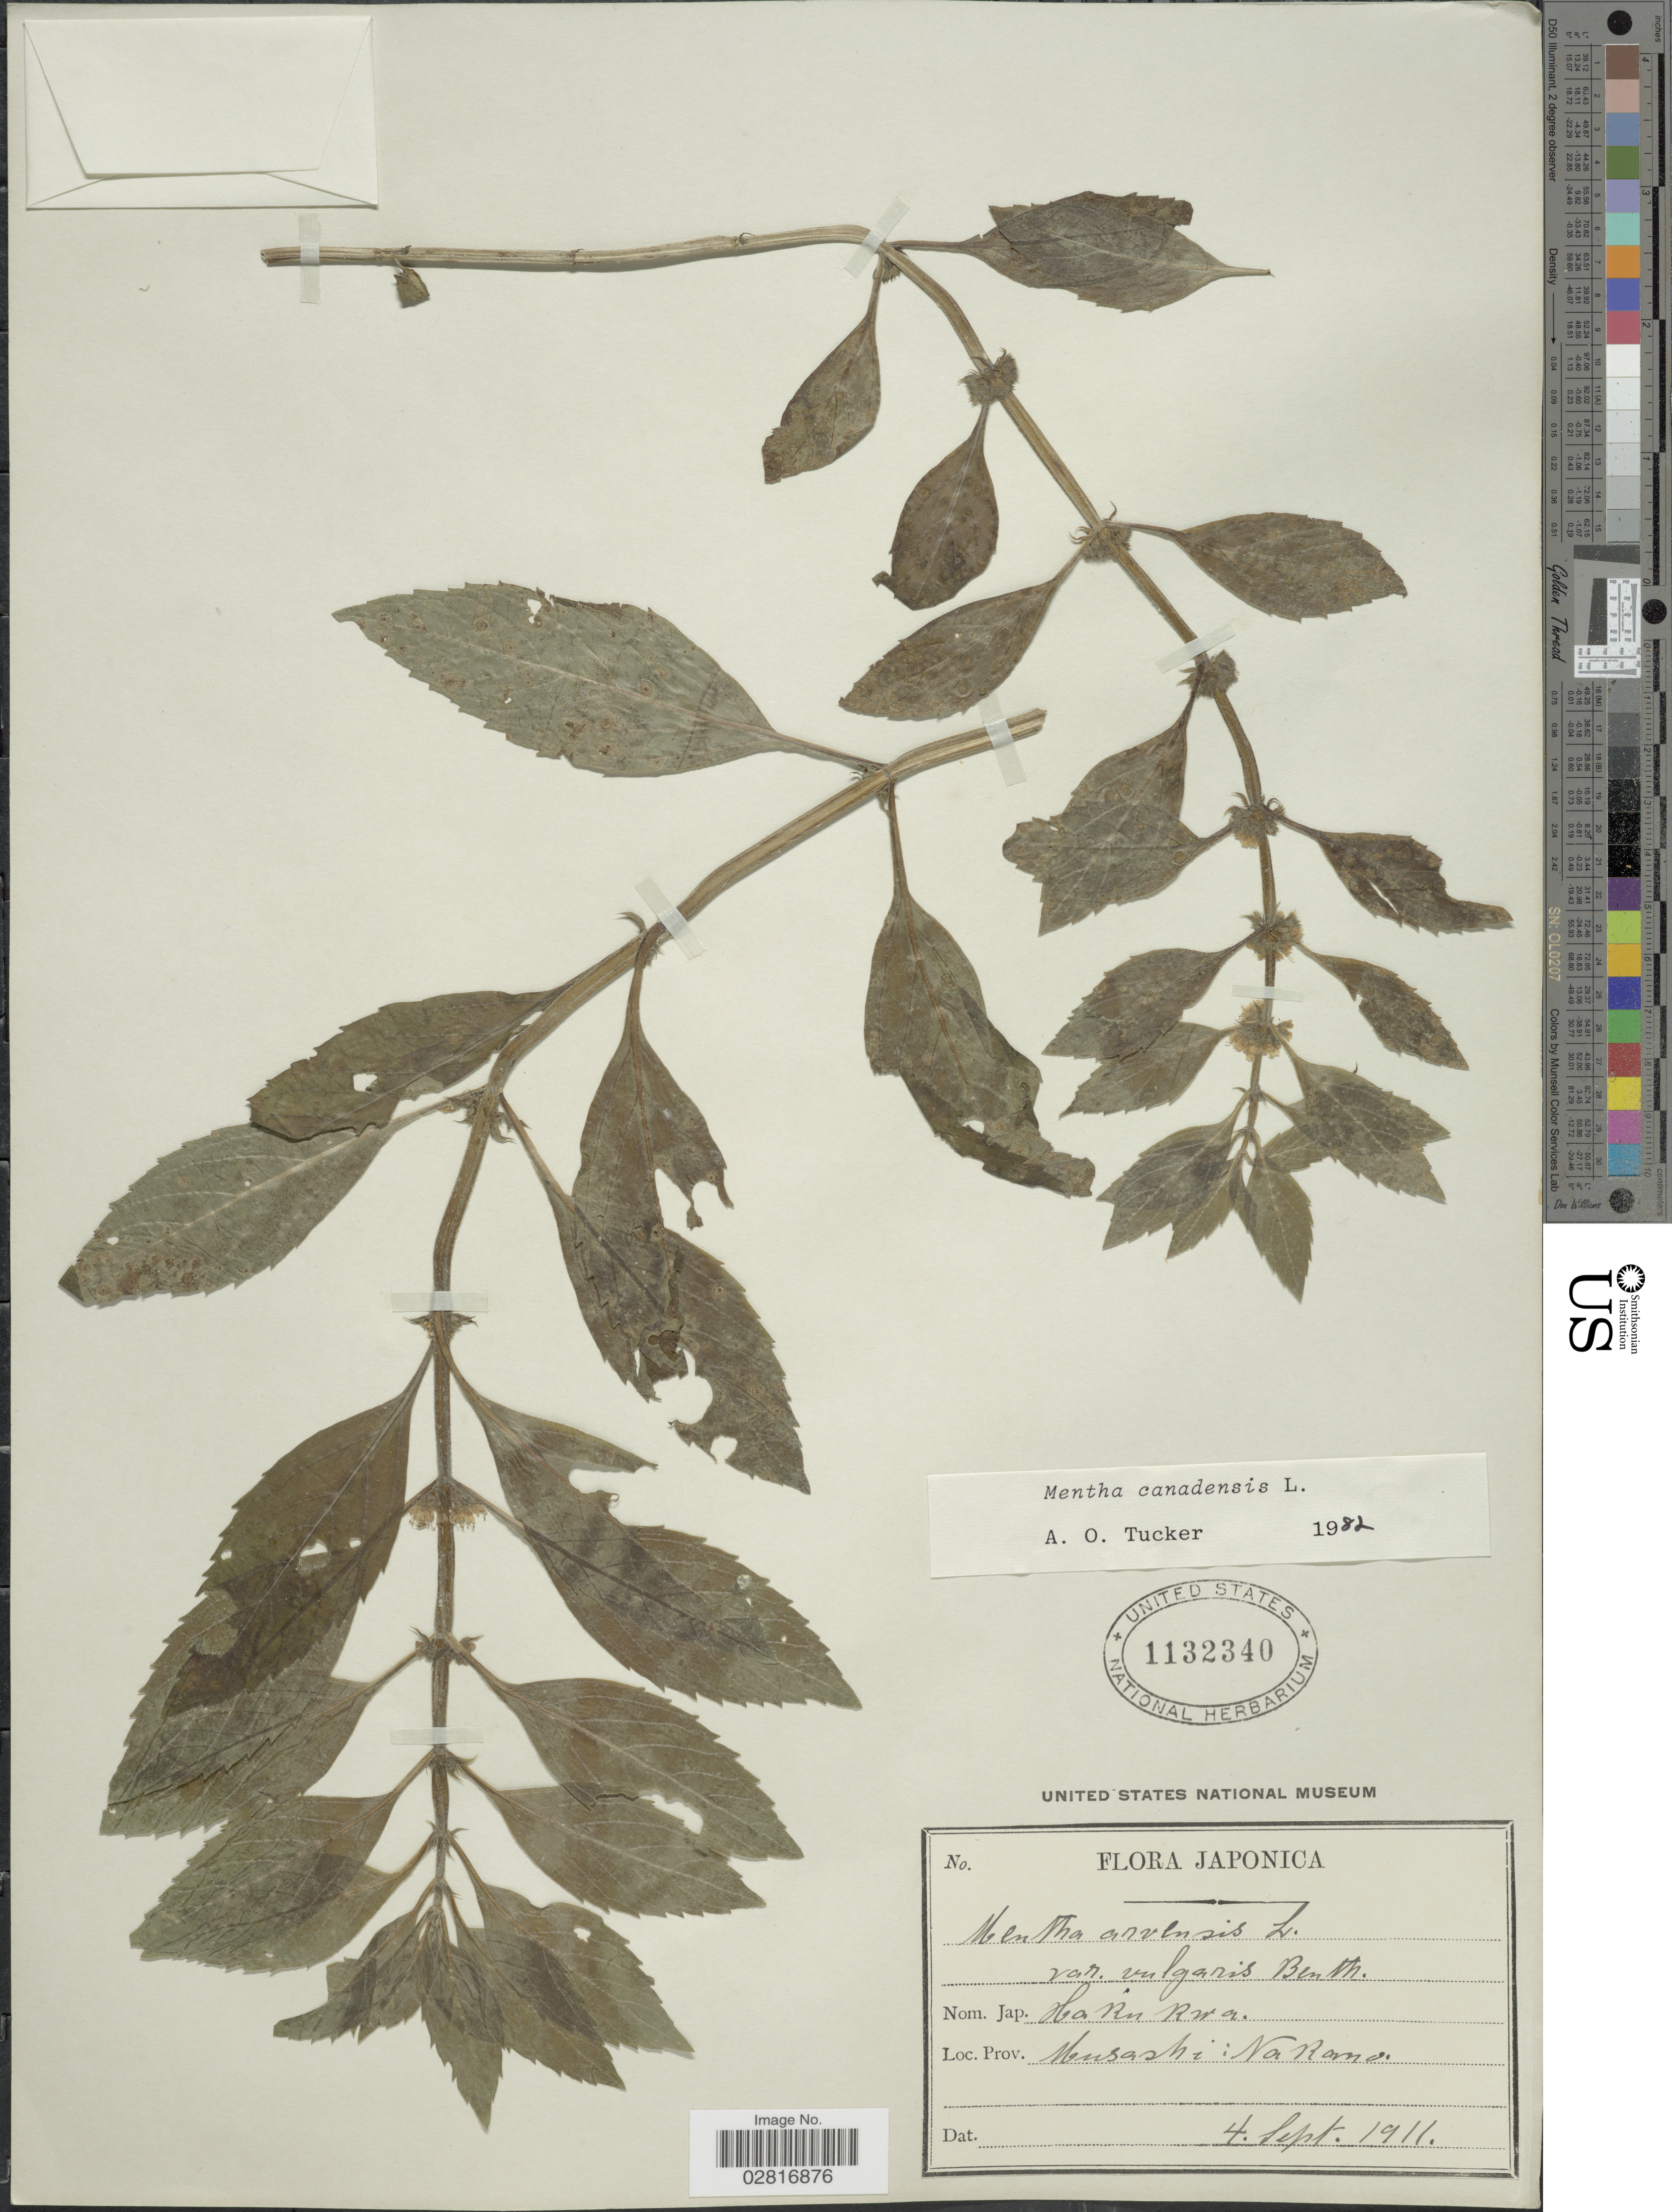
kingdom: Plantae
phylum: Tracheophyta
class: Magnoliopsida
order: Lamiales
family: Lamiaceae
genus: Mentha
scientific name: Mentha canadensis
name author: L.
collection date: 1911-09-04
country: Japan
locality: Musashi: Nakamo.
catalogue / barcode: US 1132340